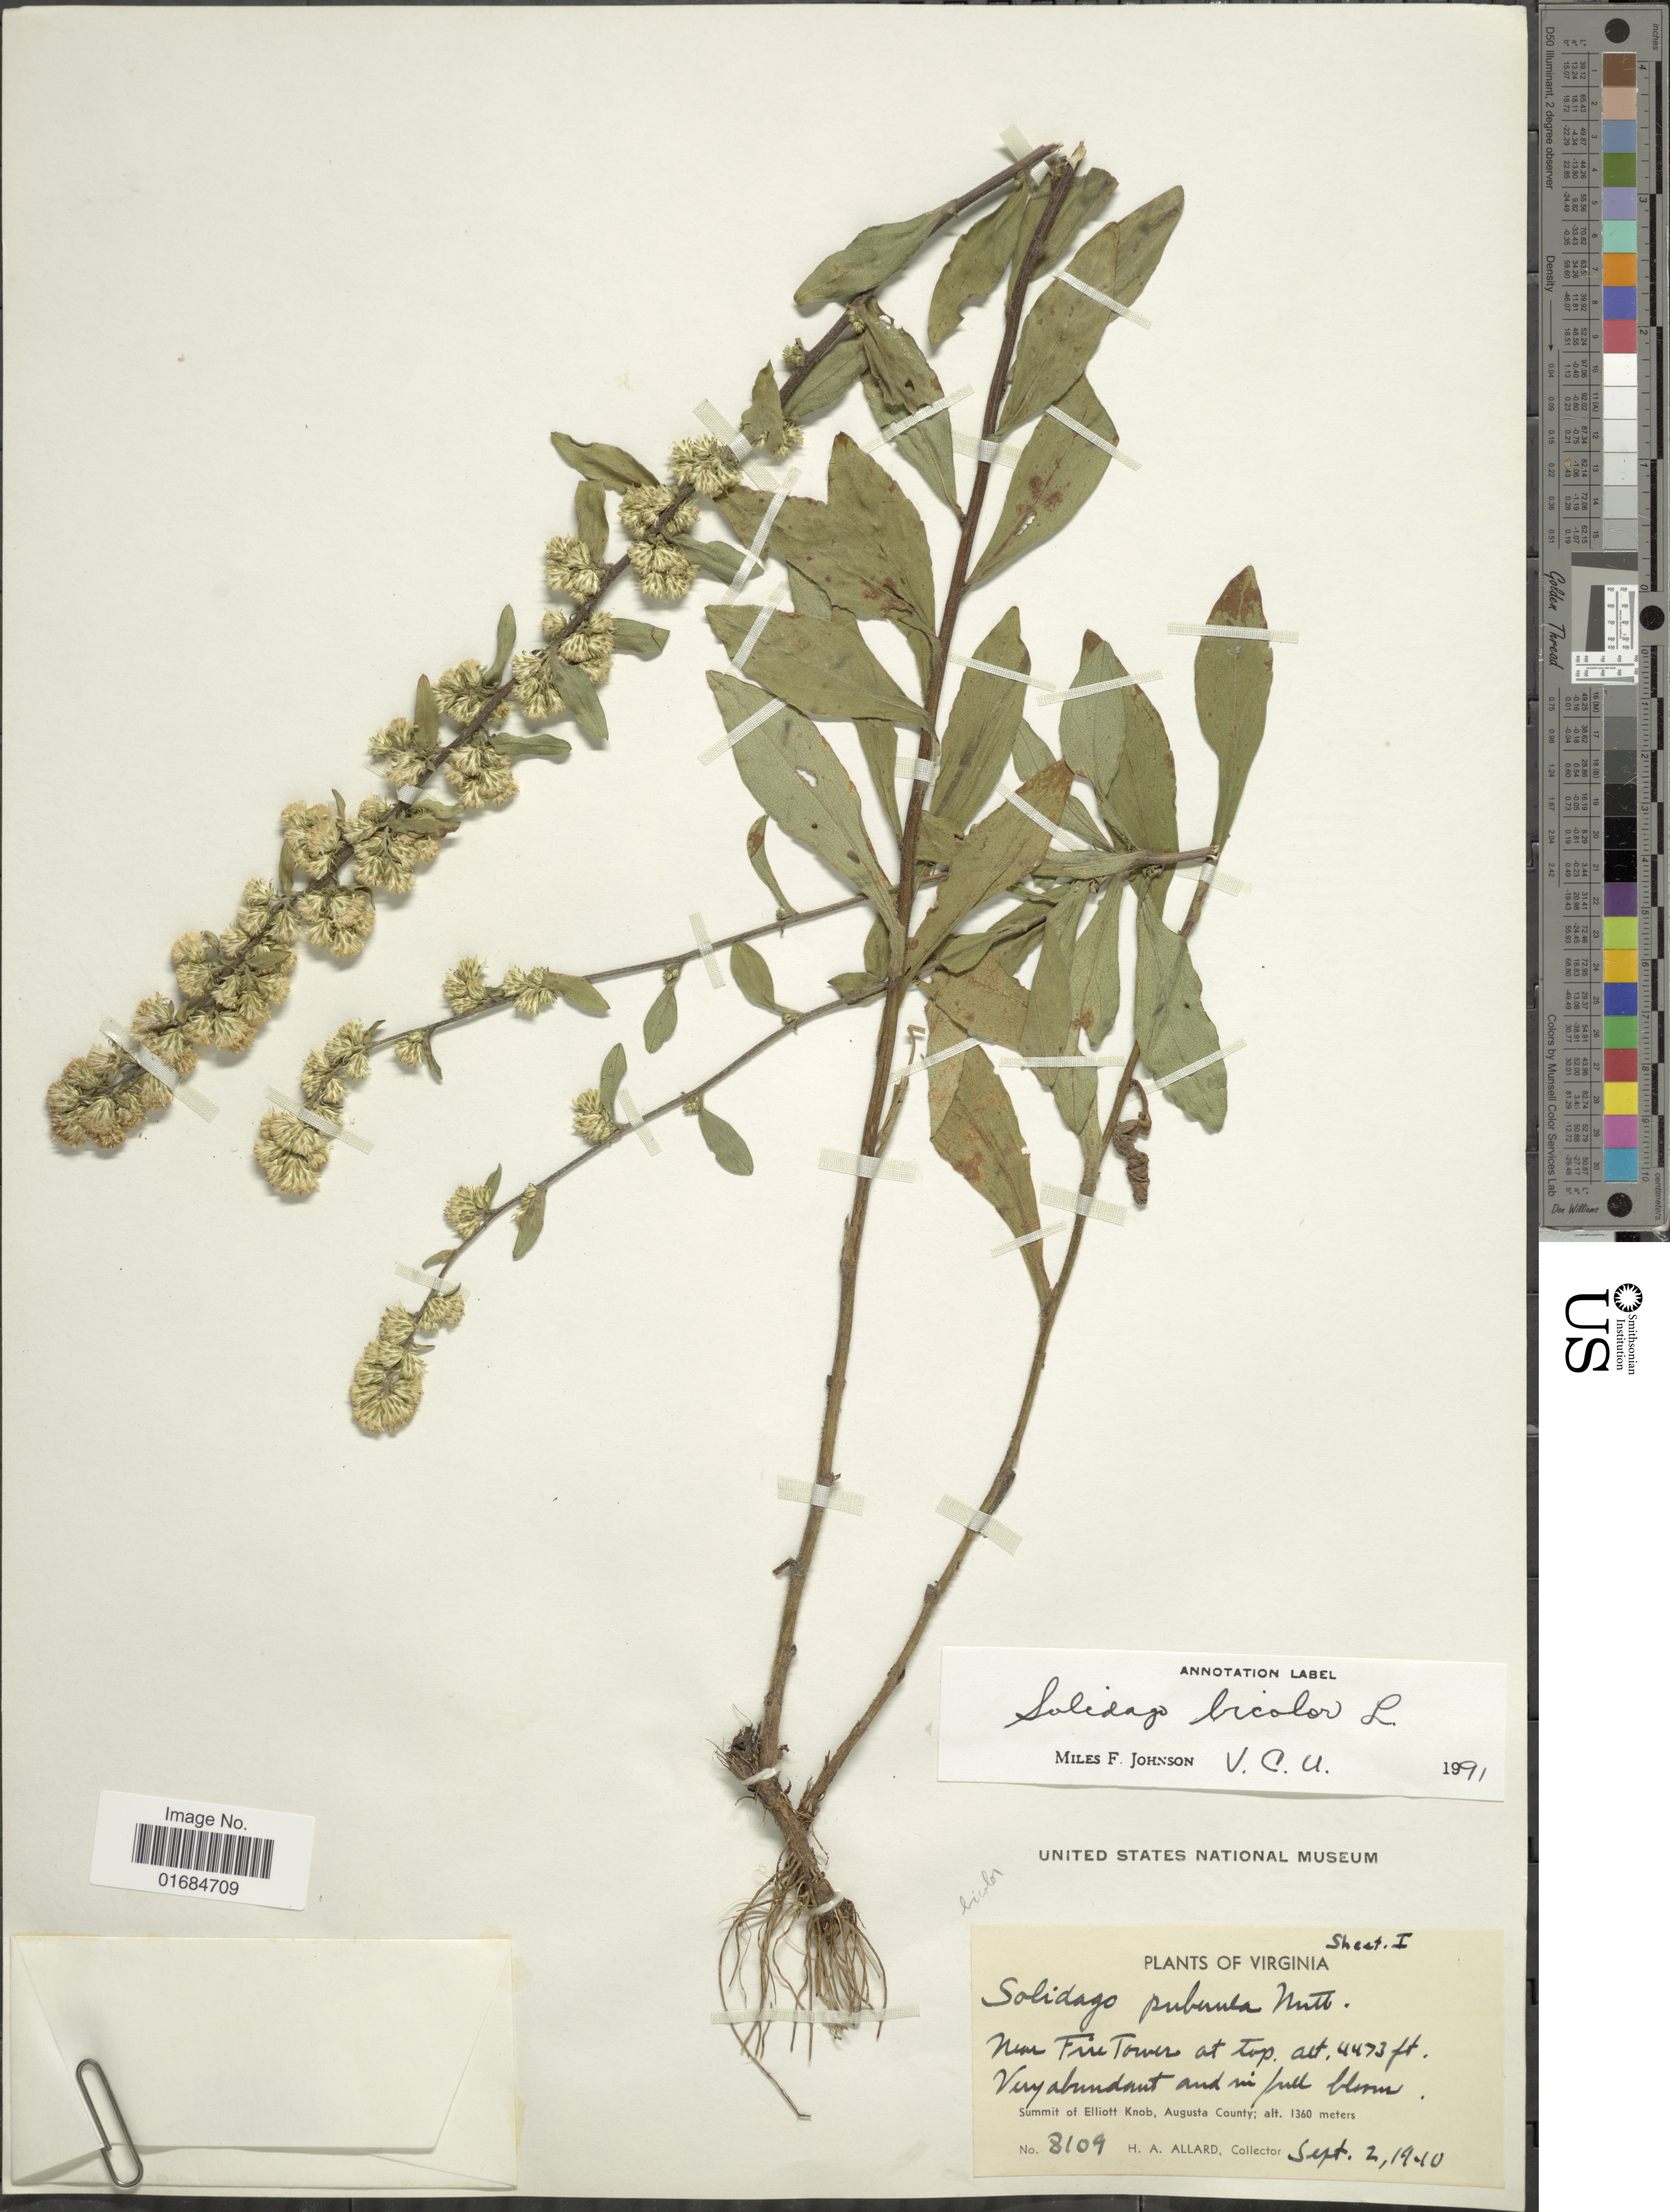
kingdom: Plantae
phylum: Tracheophyta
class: Magnoliopsida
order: Asterales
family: Asteraceae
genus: Solidago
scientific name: Solidago bicolor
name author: L.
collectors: H. A. Allard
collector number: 8109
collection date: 1940-09-02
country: United States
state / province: Virginia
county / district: Augusta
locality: Virginia. Near Fire Tower at top. Summit of Elliot Knob, Augusta County.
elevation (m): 1363